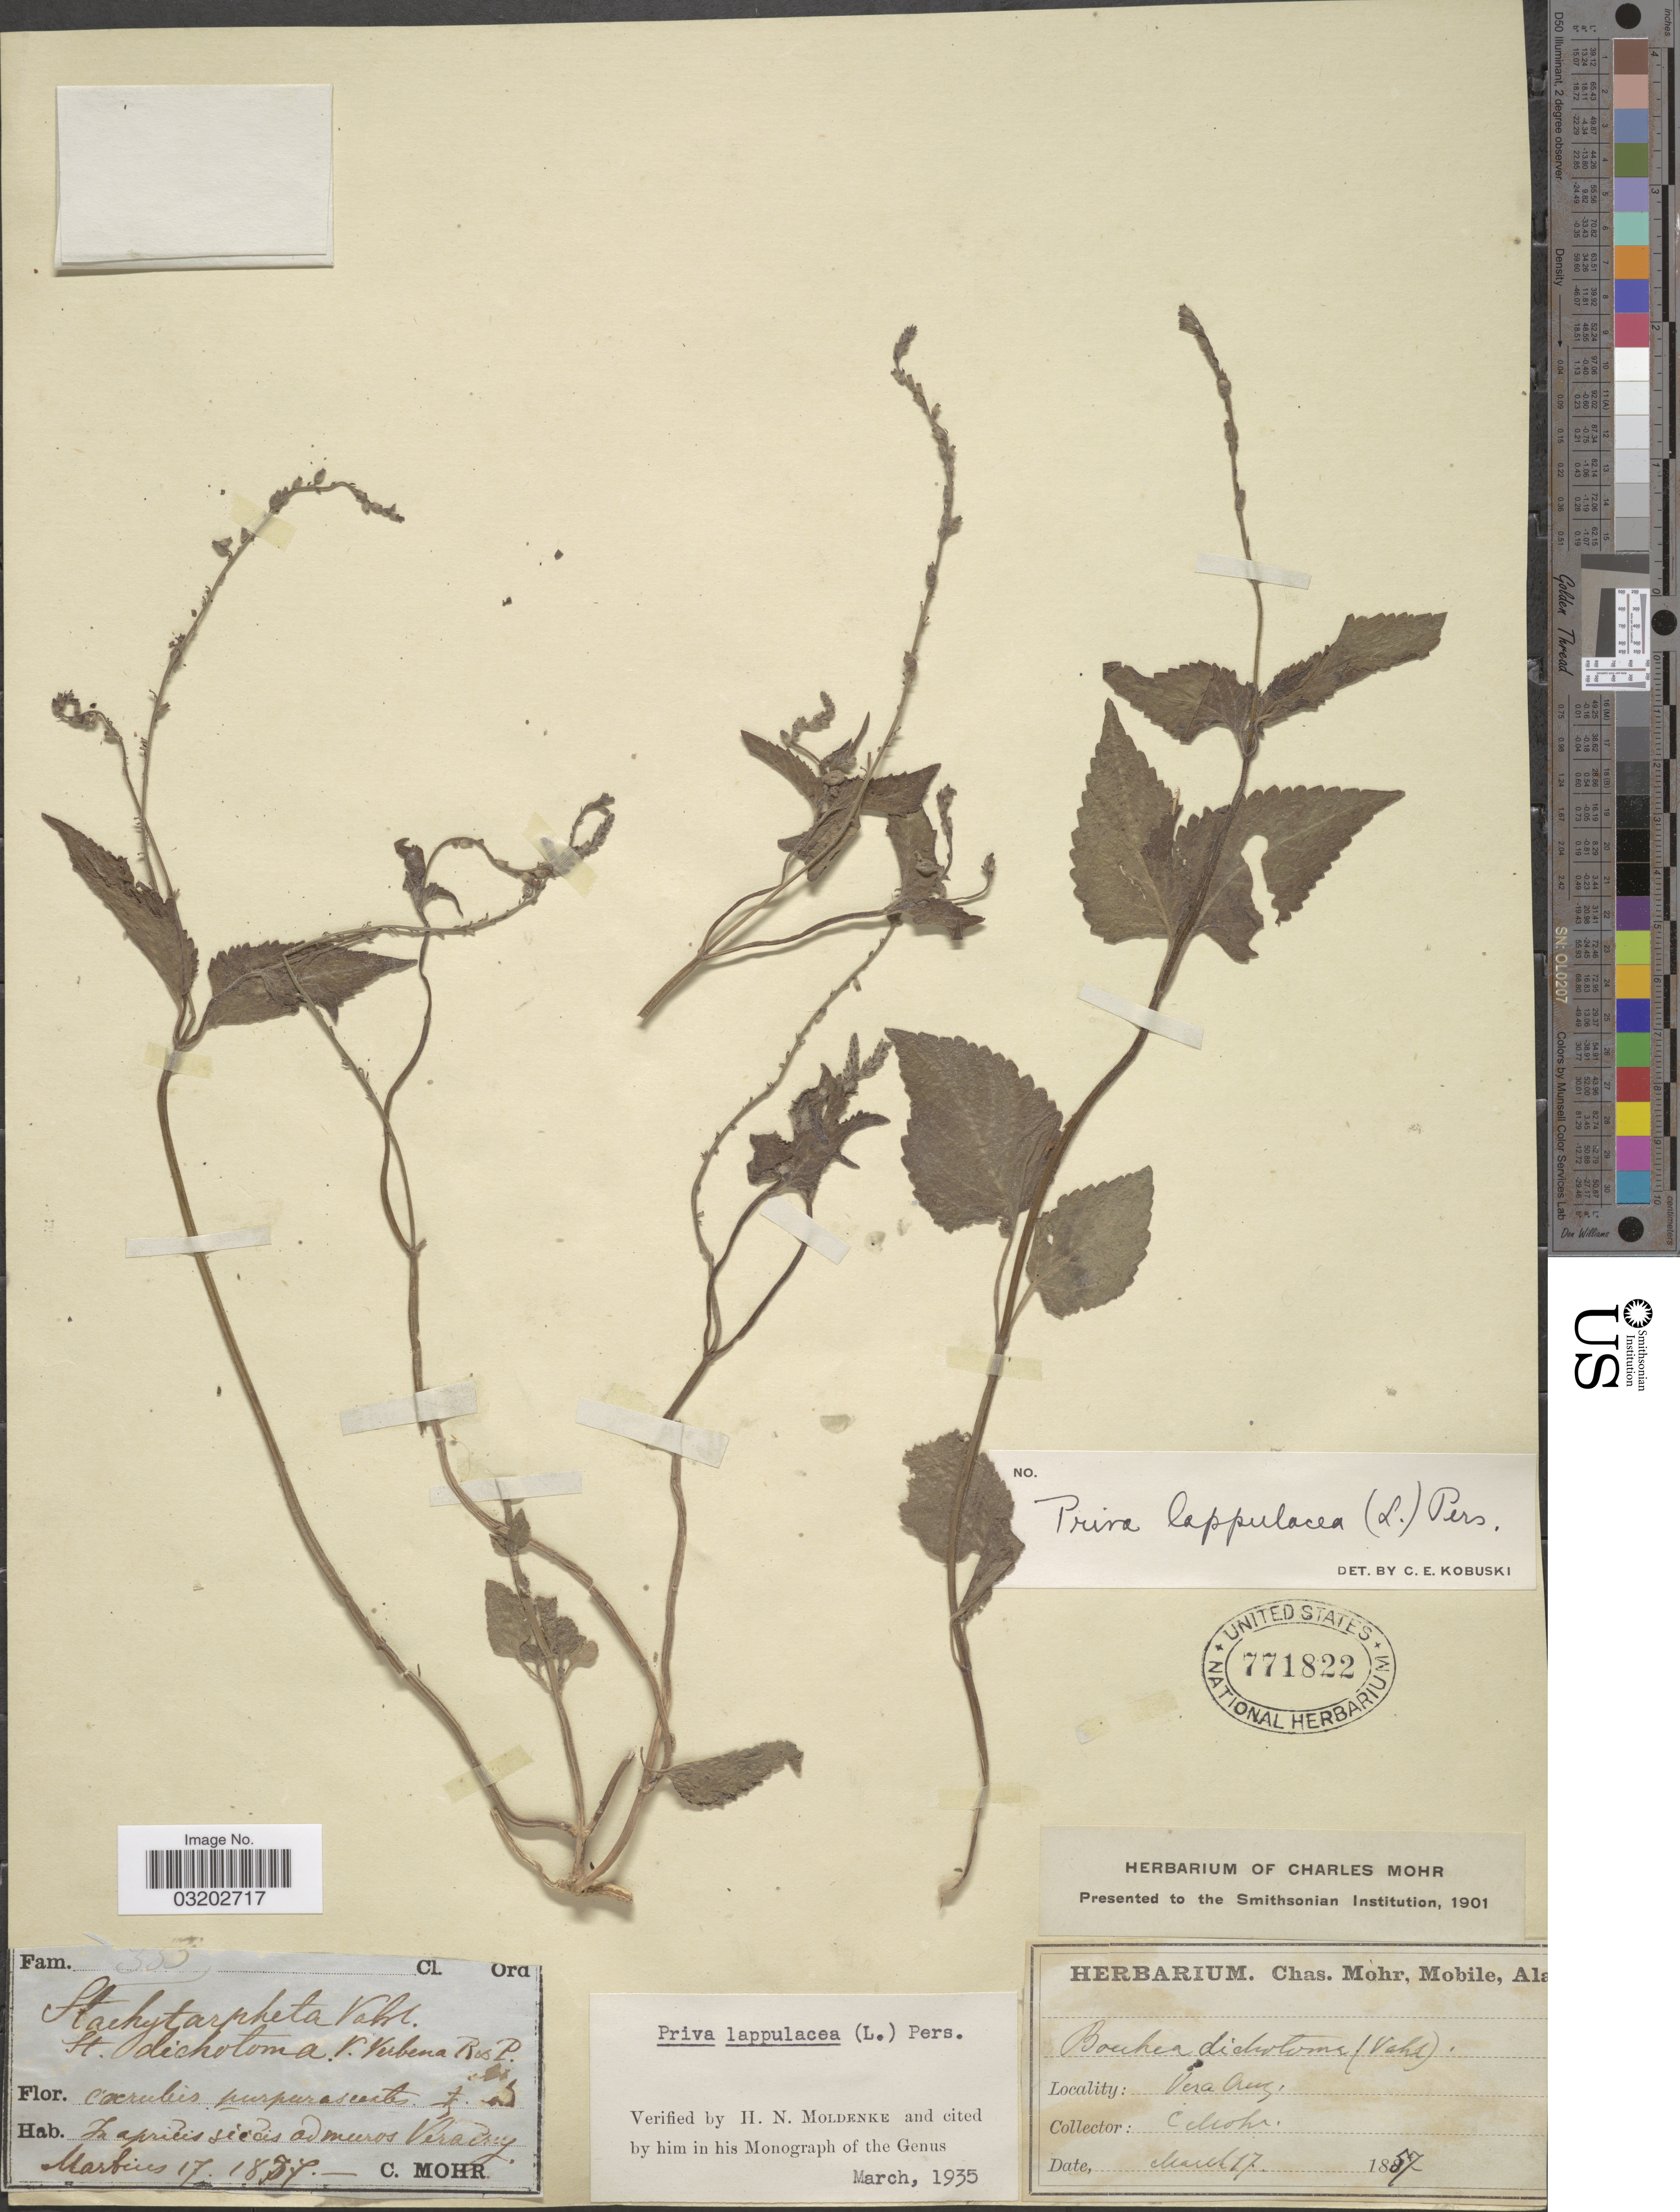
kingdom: Plantae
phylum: Tracheophyta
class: Magnoliopsida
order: Lamiales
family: Verbenaceae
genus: Priva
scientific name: Priva lappulacea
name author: (L.) Pers.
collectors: C. T. Mohr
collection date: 1857-03-17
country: Mexico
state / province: Veracruz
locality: Vera Cruz.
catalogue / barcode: US 771822